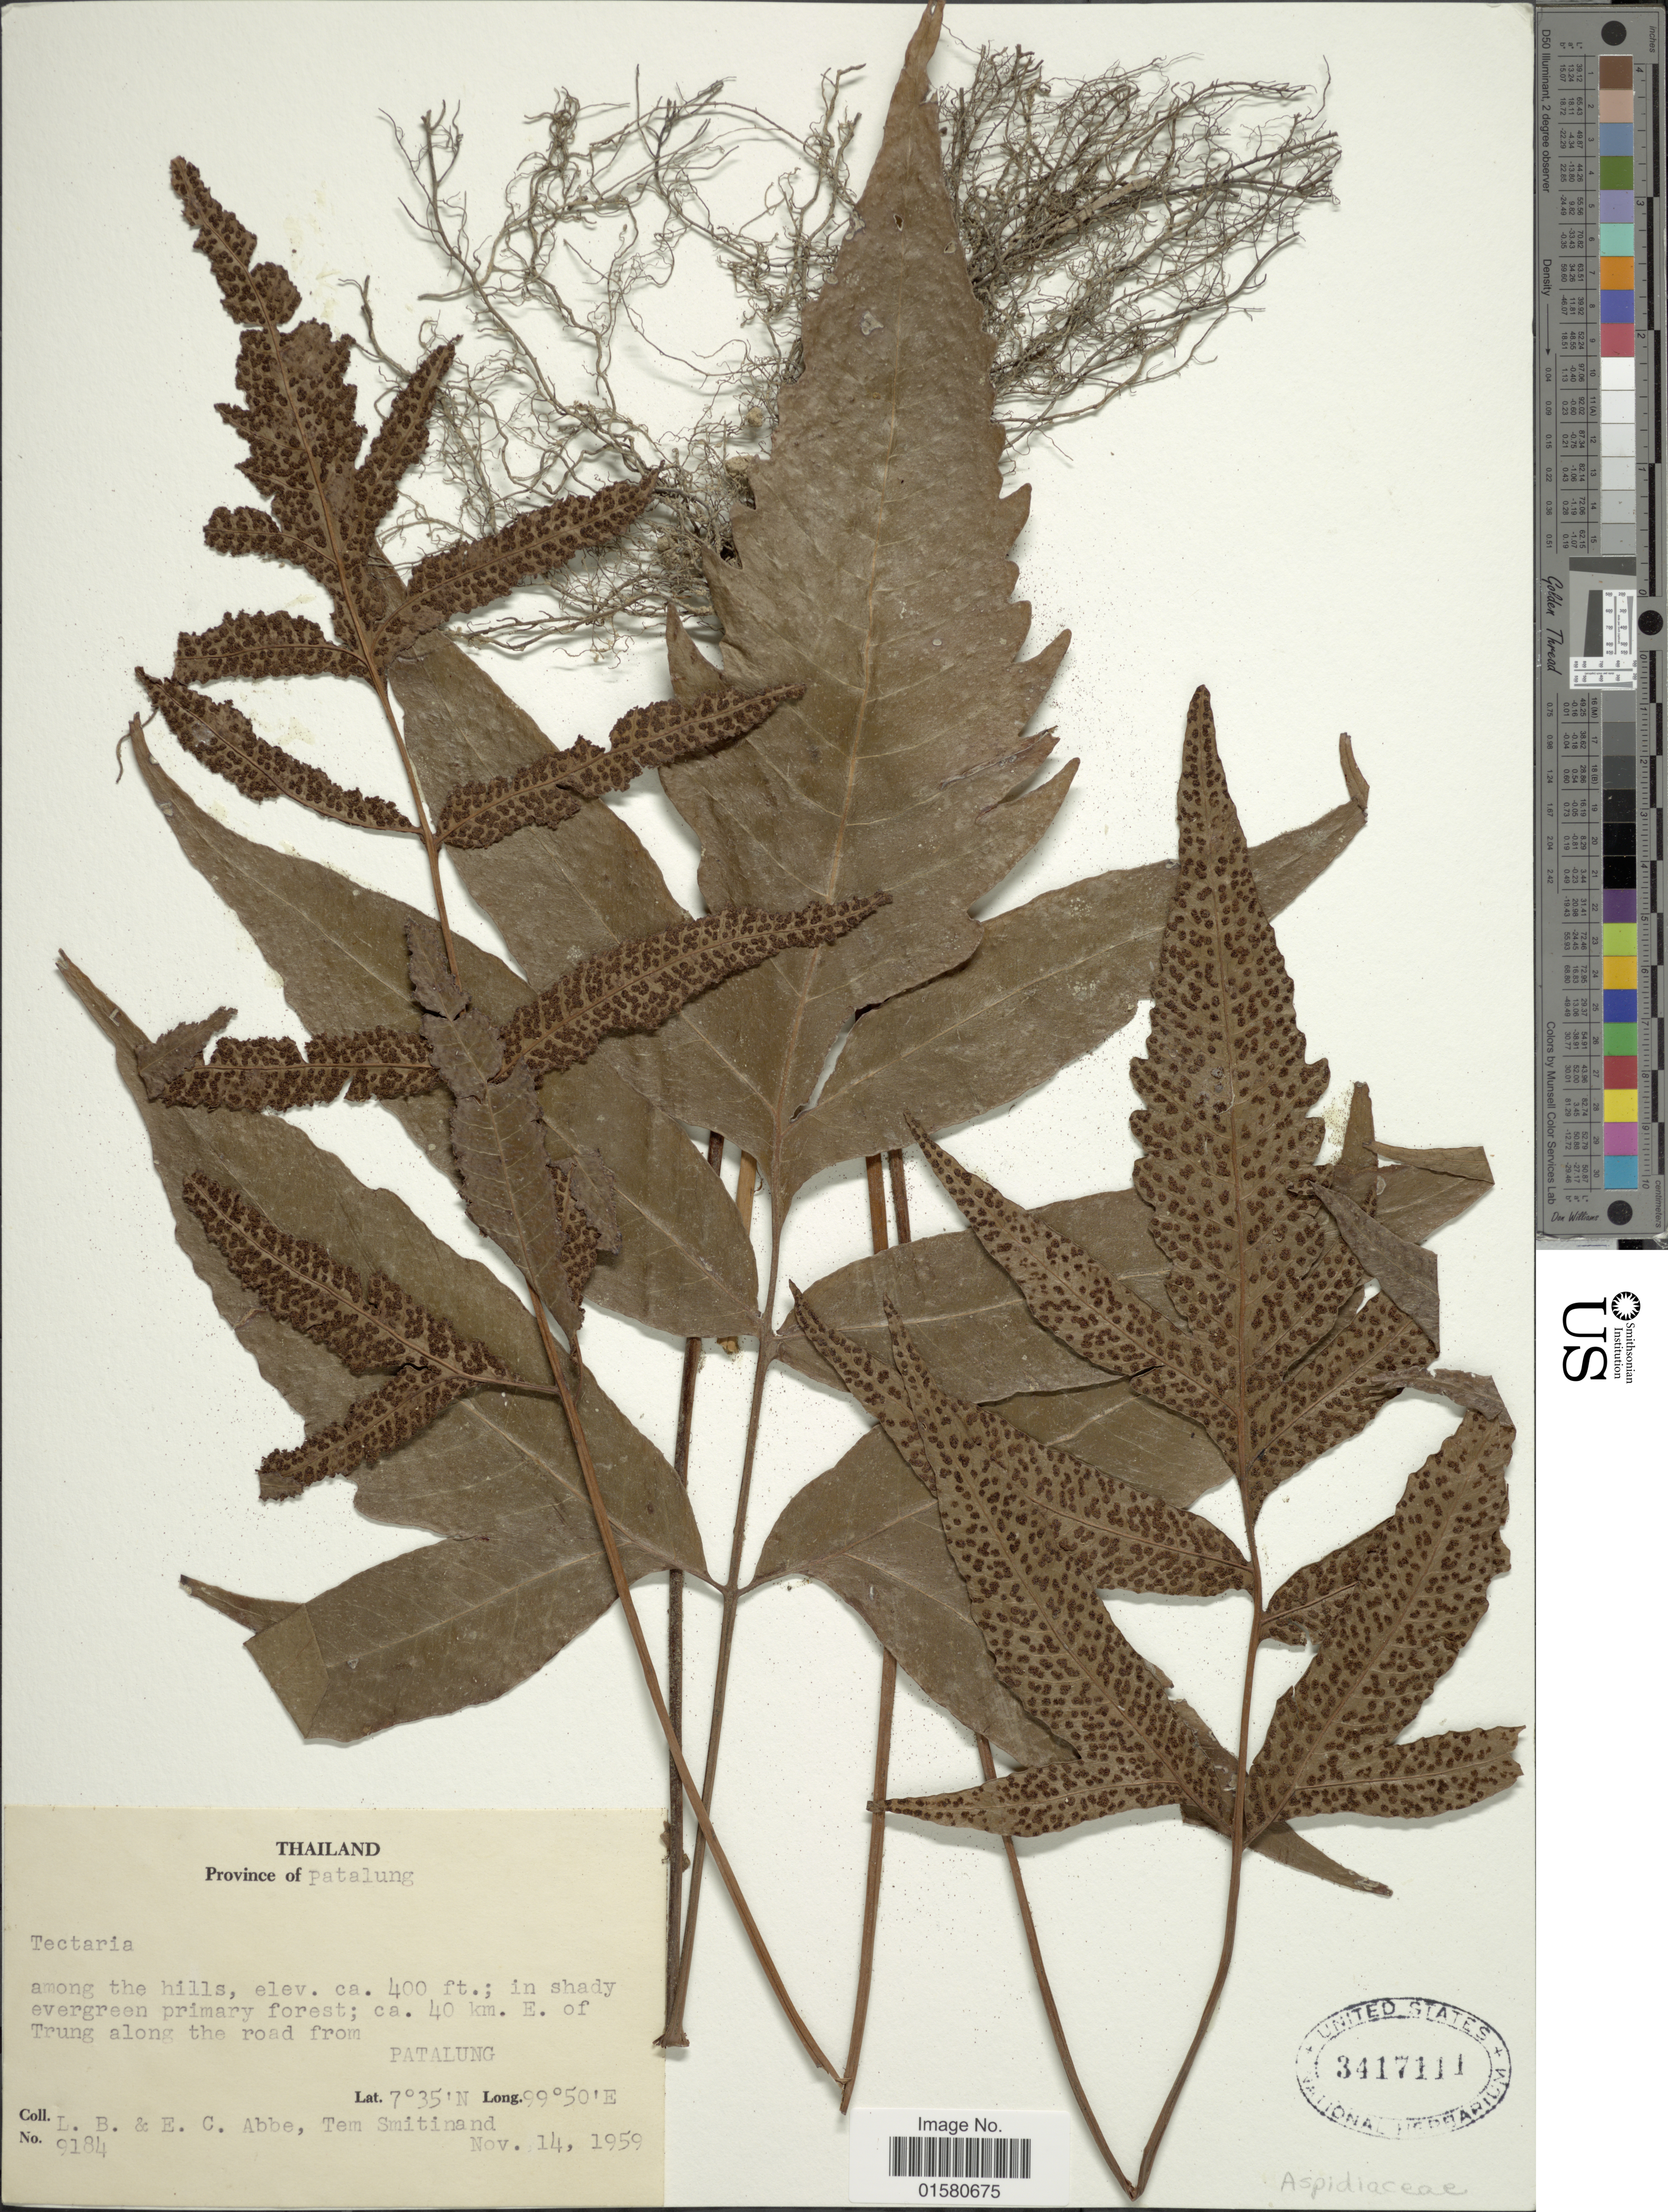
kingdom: Plantae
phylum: Tracheophyta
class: Polypodiopsida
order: Polypodiales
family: Tectariaceae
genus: Tectaria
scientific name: Tectaria sp.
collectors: L. B. Abbe, E. C. Abbe & T. Smitinand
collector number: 9184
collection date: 1959-11-14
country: Thailand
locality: Province of Patalung. among the hills. 40 km E. of Trung along the Road from Patalung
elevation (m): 122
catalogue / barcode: US 3417111